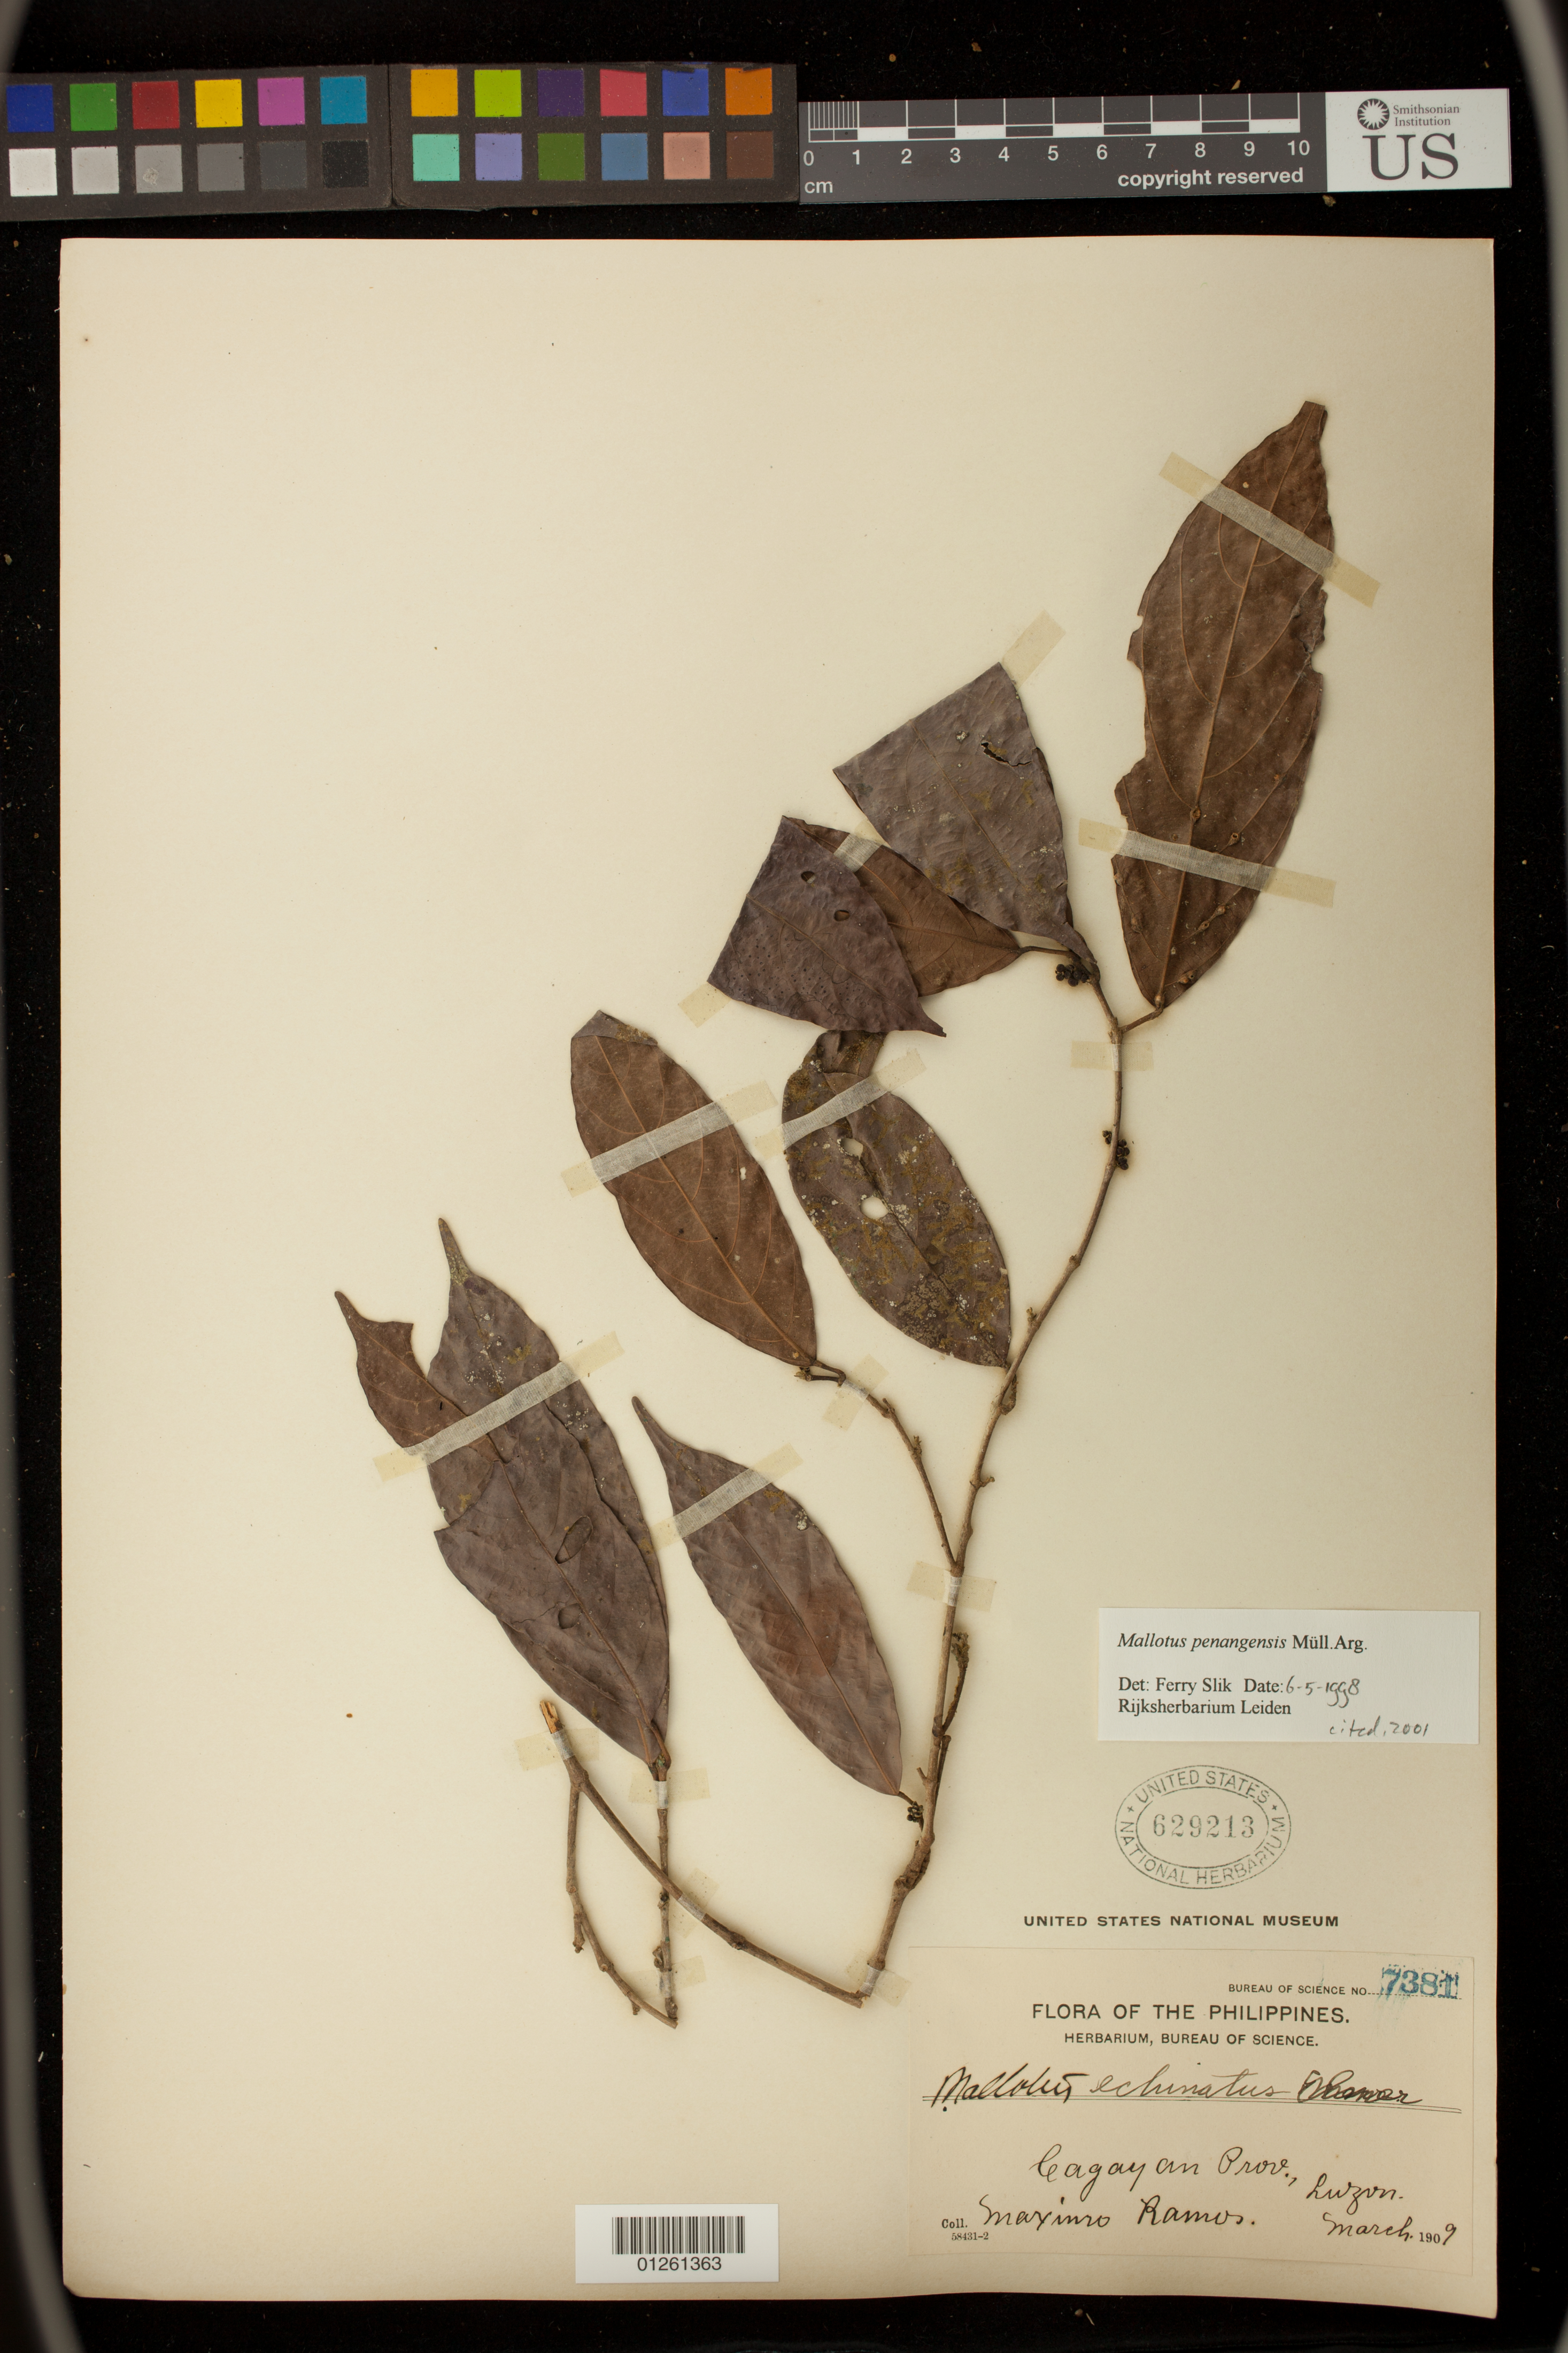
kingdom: Plantae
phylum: Tracheophyta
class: Magnoliopsida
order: Malpighiales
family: Euphorbiaceae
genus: Hancea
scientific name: Hancea penangensis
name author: (Müll. Arg.) S.E.C. Sierra et al.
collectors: M. Ramos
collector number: Bur. Sci. 7381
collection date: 1909-03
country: Philippines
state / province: Cagayan Valley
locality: Cagayan Prov., Luzon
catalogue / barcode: US 629213